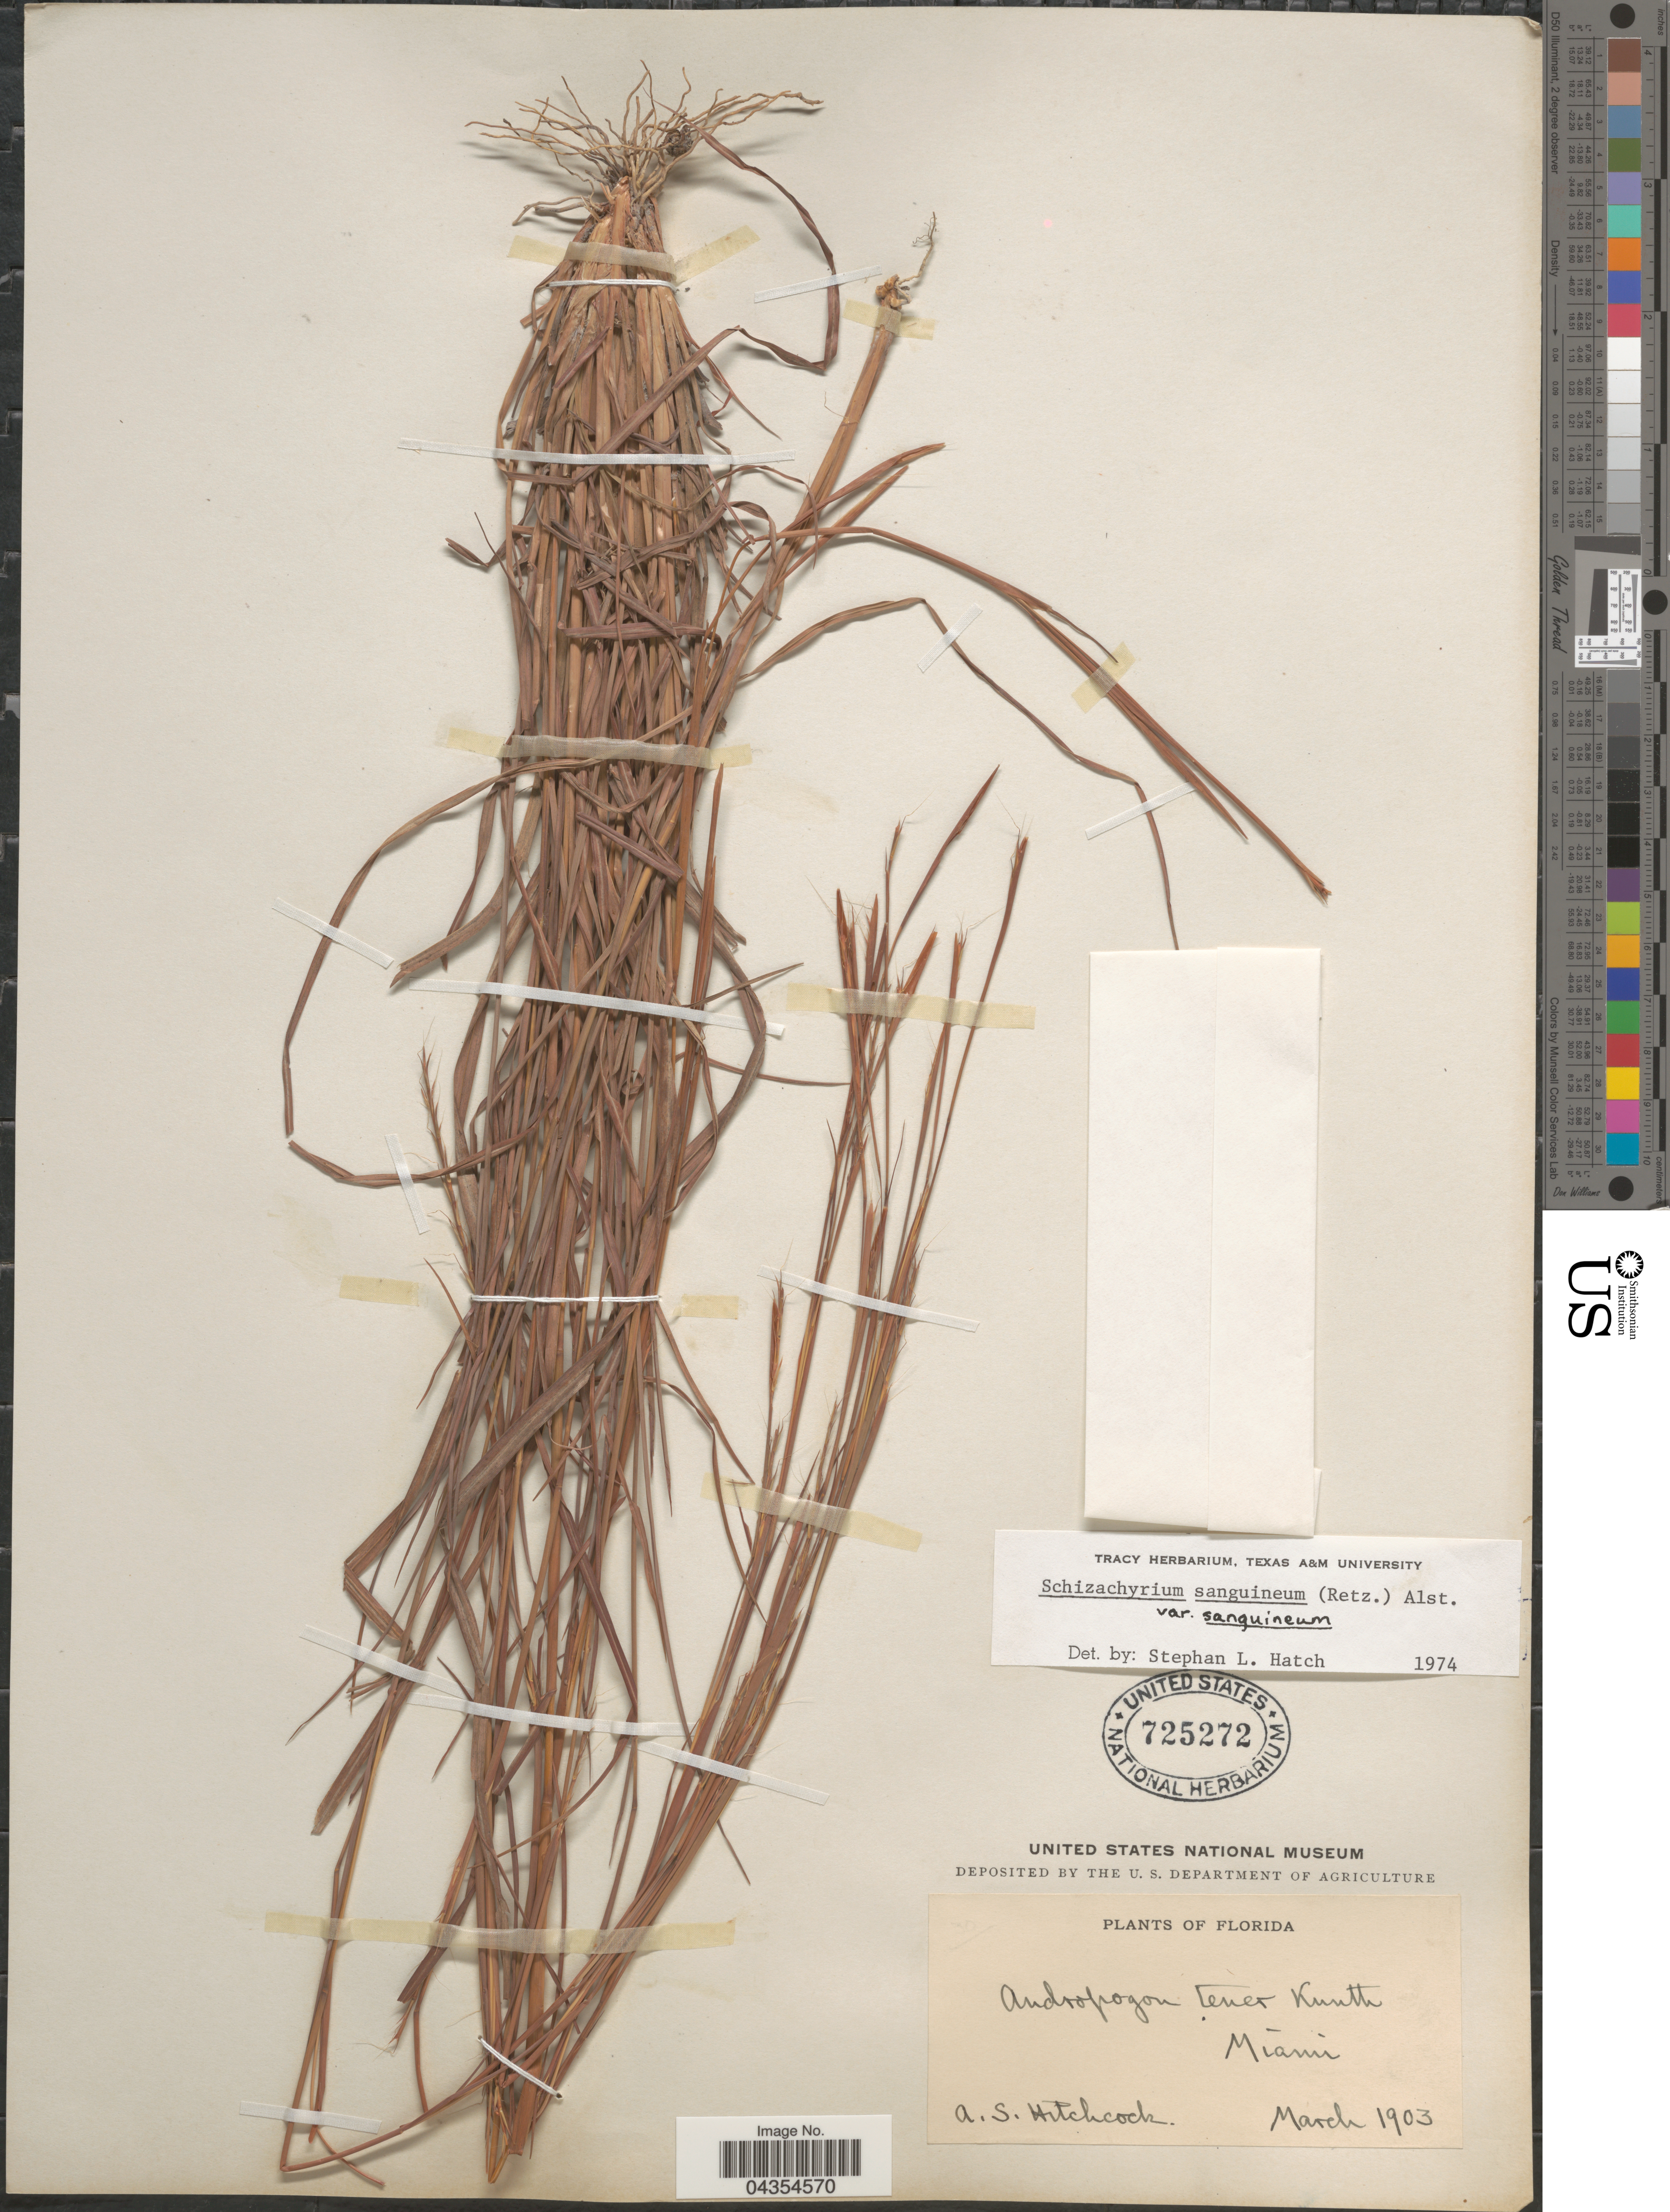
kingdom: Plantae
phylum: Tracheophyta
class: Liliopsida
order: Poales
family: Poaceae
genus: Schizachyrium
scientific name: Schizachyrium sanguineum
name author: (Retz.) Alston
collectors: A. S. Hitchcock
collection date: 1903-03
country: United States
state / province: Florida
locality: Miami.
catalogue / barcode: US 725272